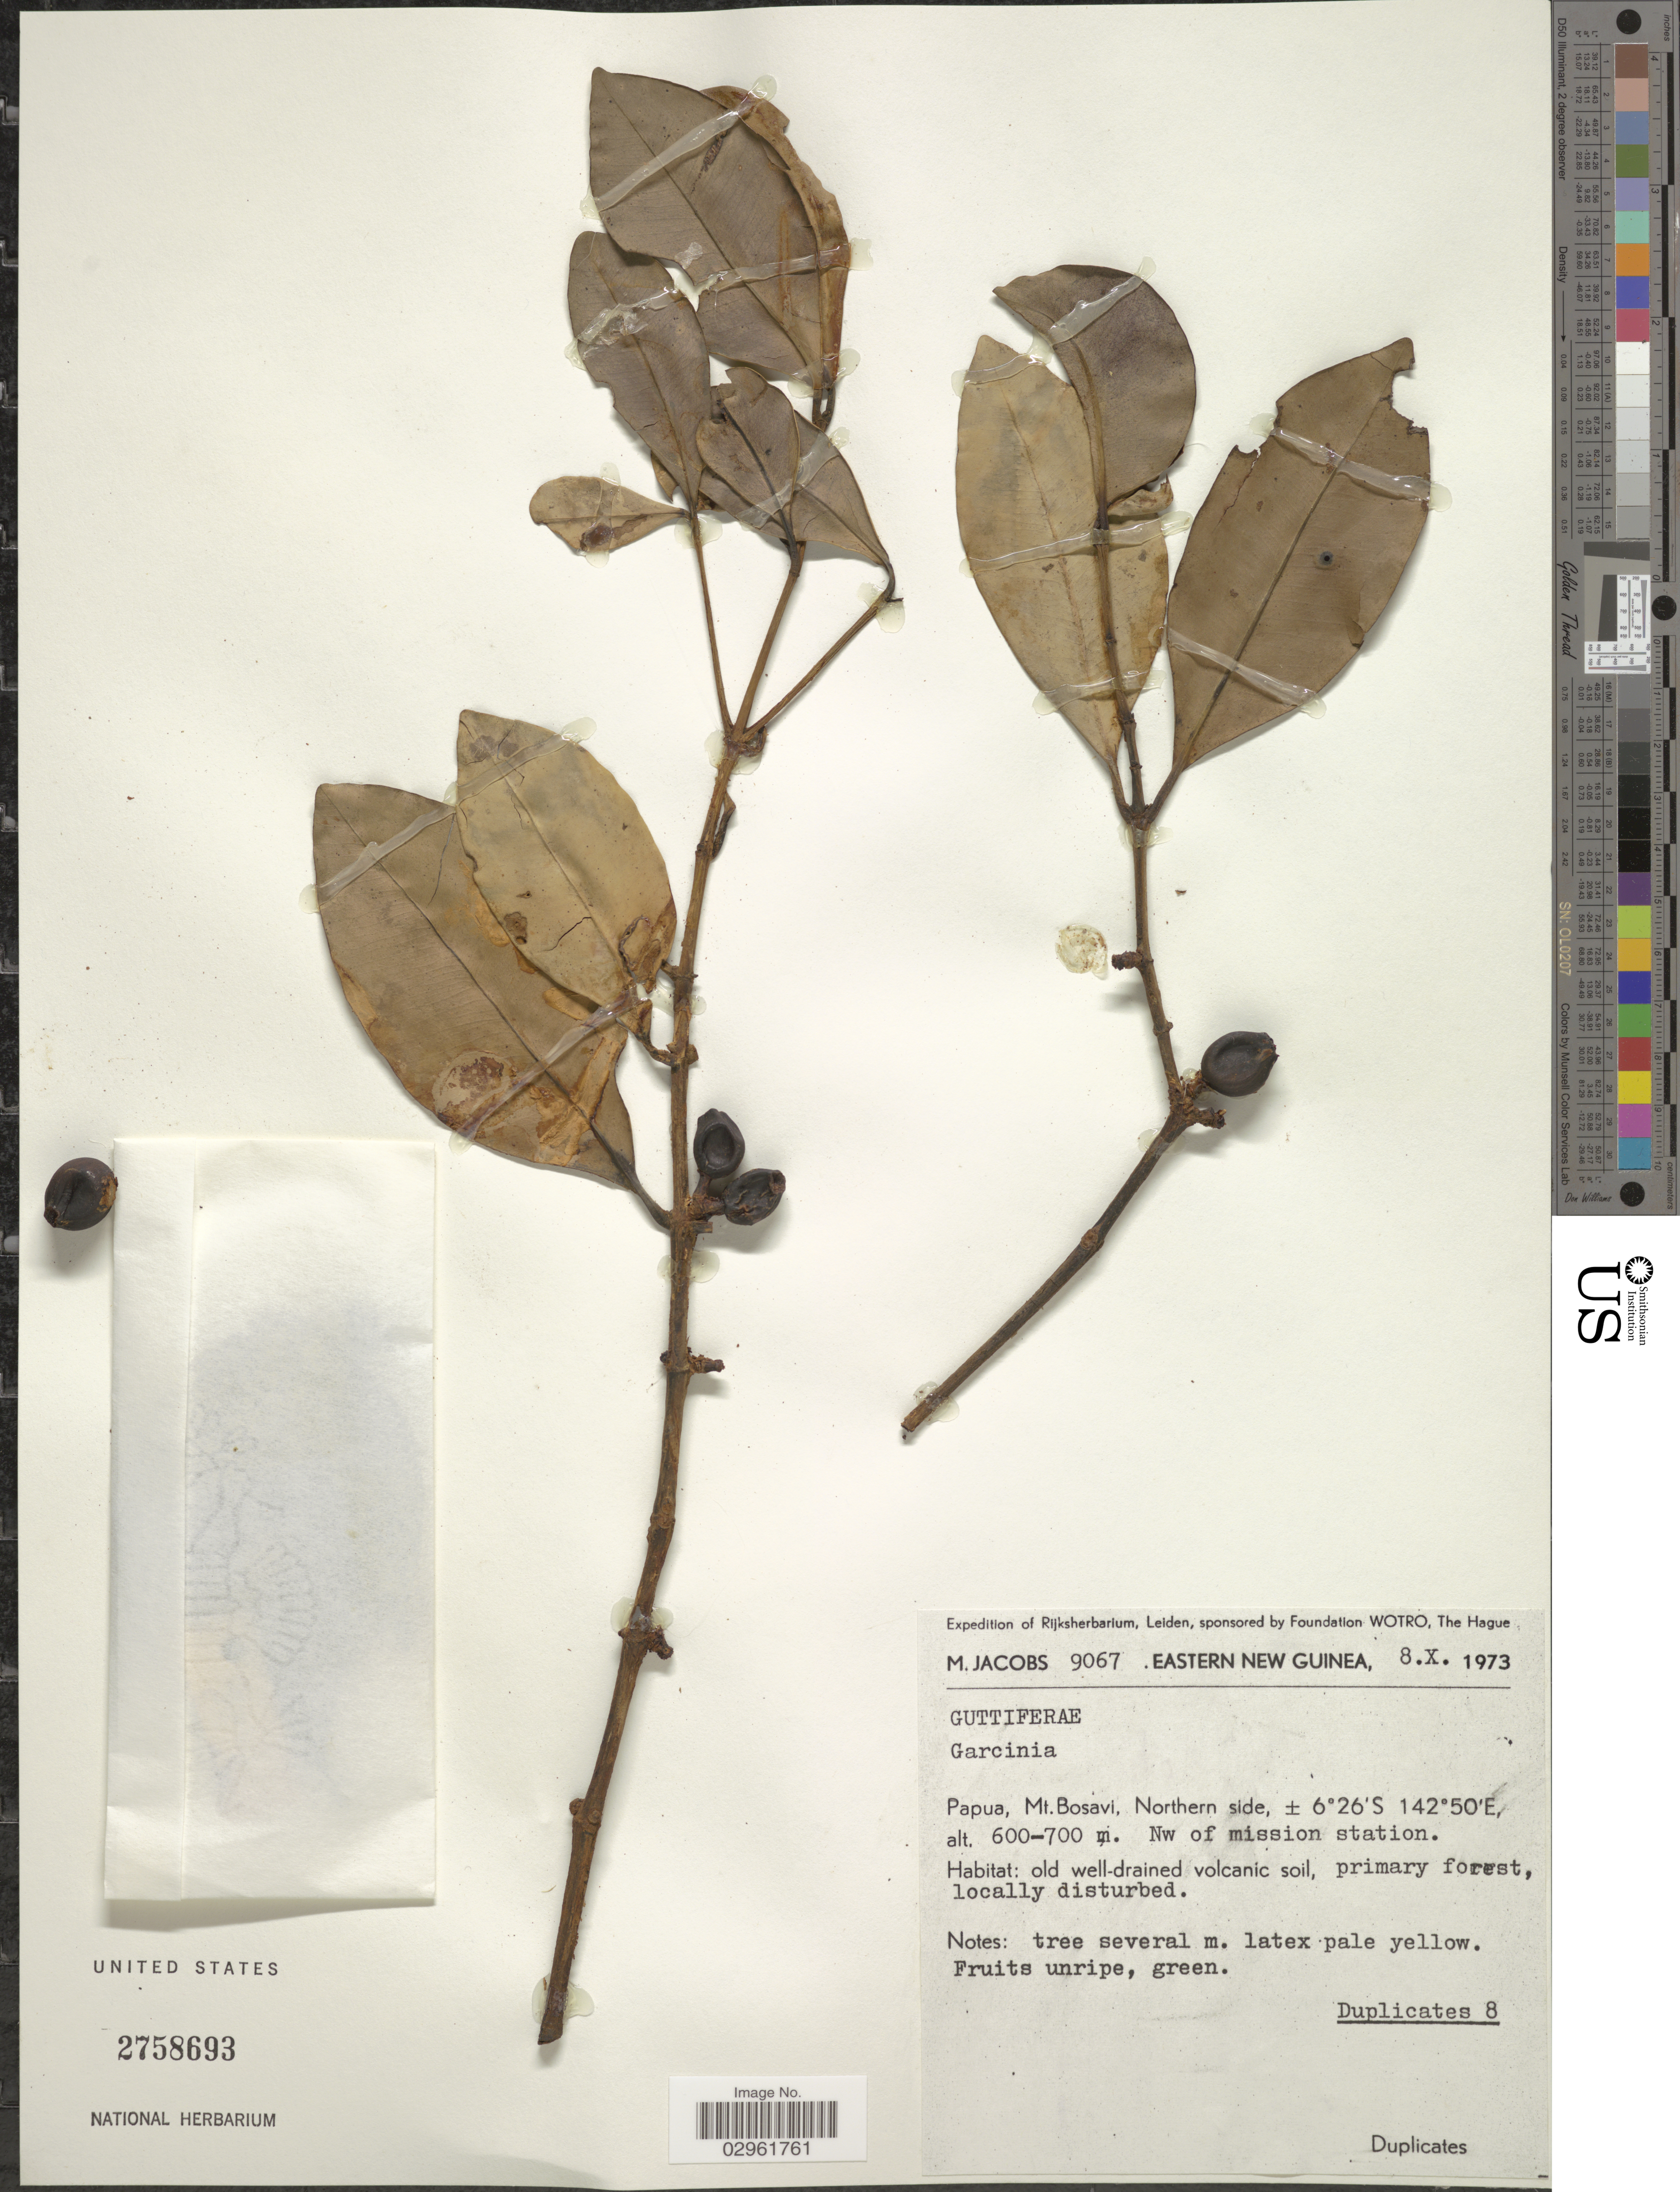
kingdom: Plantae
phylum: Tracheophyta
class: Magnoliopsida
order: Malpighiales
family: Clusiaceae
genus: Garcinia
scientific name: Garcinia sp.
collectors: M. Jacobs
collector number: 9067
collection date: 1973-10-08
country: Papua New Guinea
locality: Eastern New Guinea. Papua, Mt. Bosavi, Northern side. Nw of mission station.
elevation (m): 600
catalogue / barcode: US 2758693